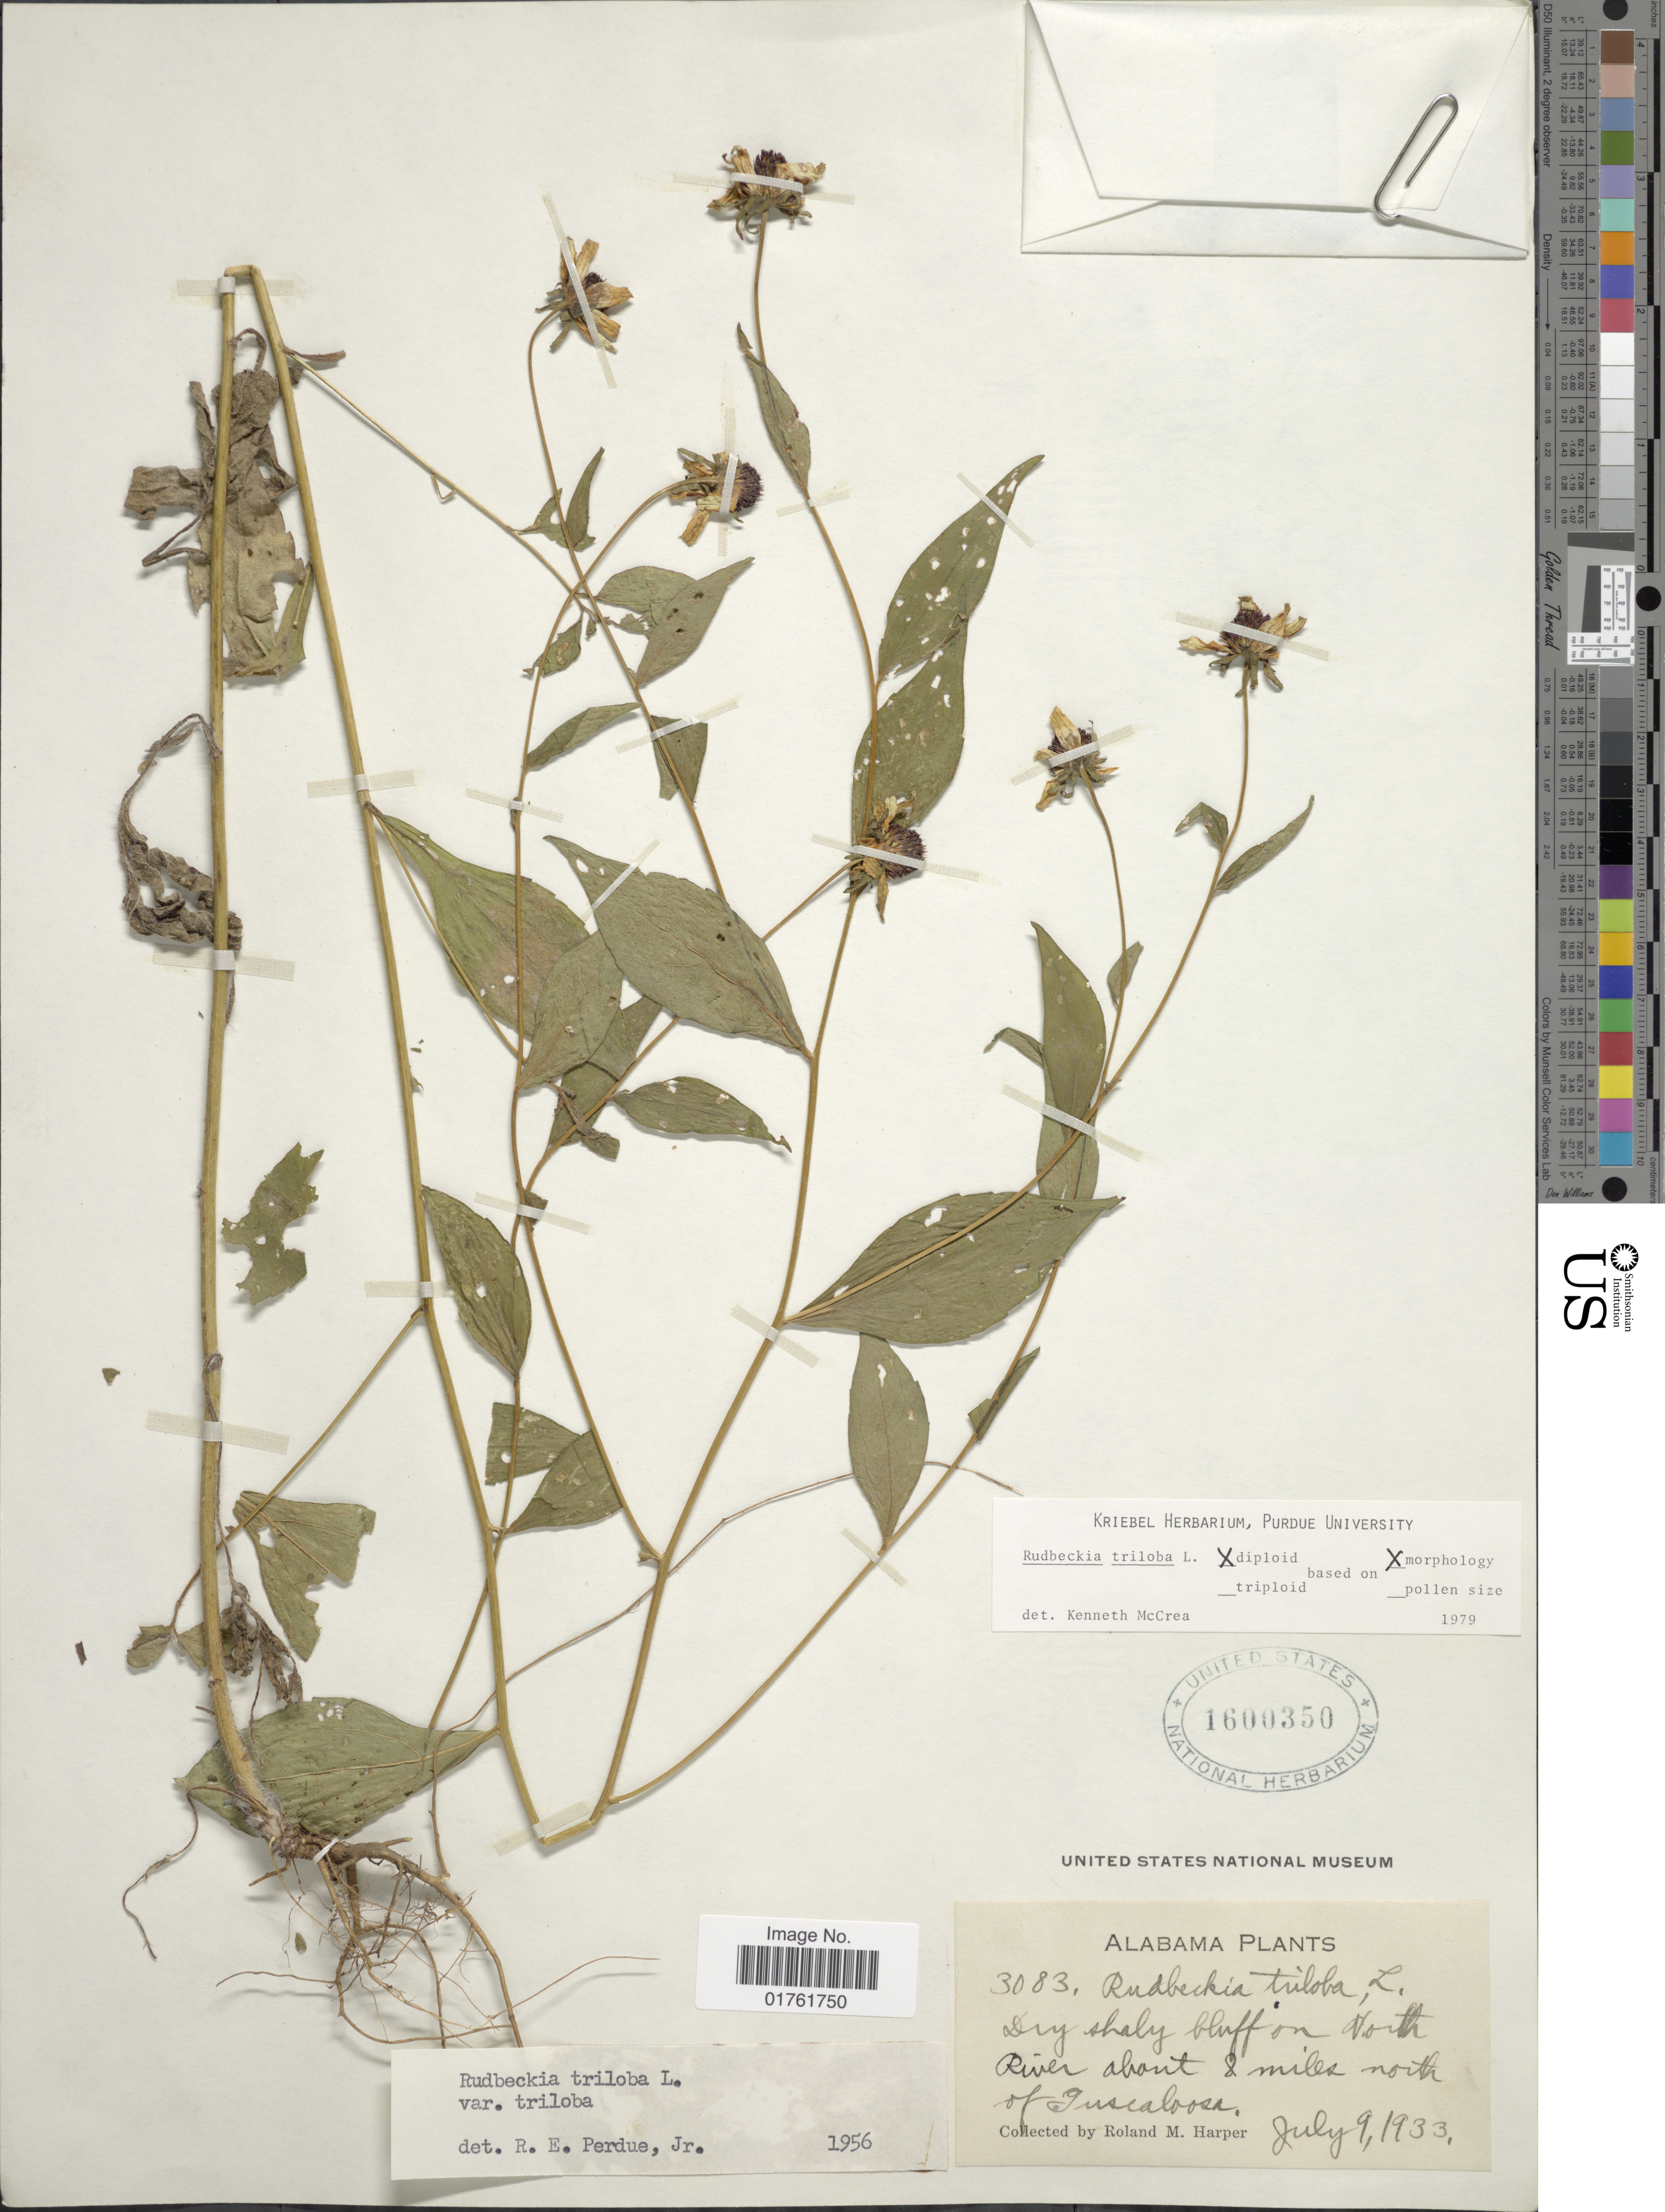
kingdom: Plantae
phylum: Tracheophyta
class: Magnoliopsida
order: Asterales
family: Asteraceae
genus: Rudbeckia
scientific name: Rudbeckia triloba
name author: L.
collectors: R. M. Harper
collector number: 3083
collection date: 1933-07-09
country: United States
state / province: Alabama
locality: Dry shaly bluff on North River about 8 miles north of Tuscaloosa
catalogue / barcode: US 1600350